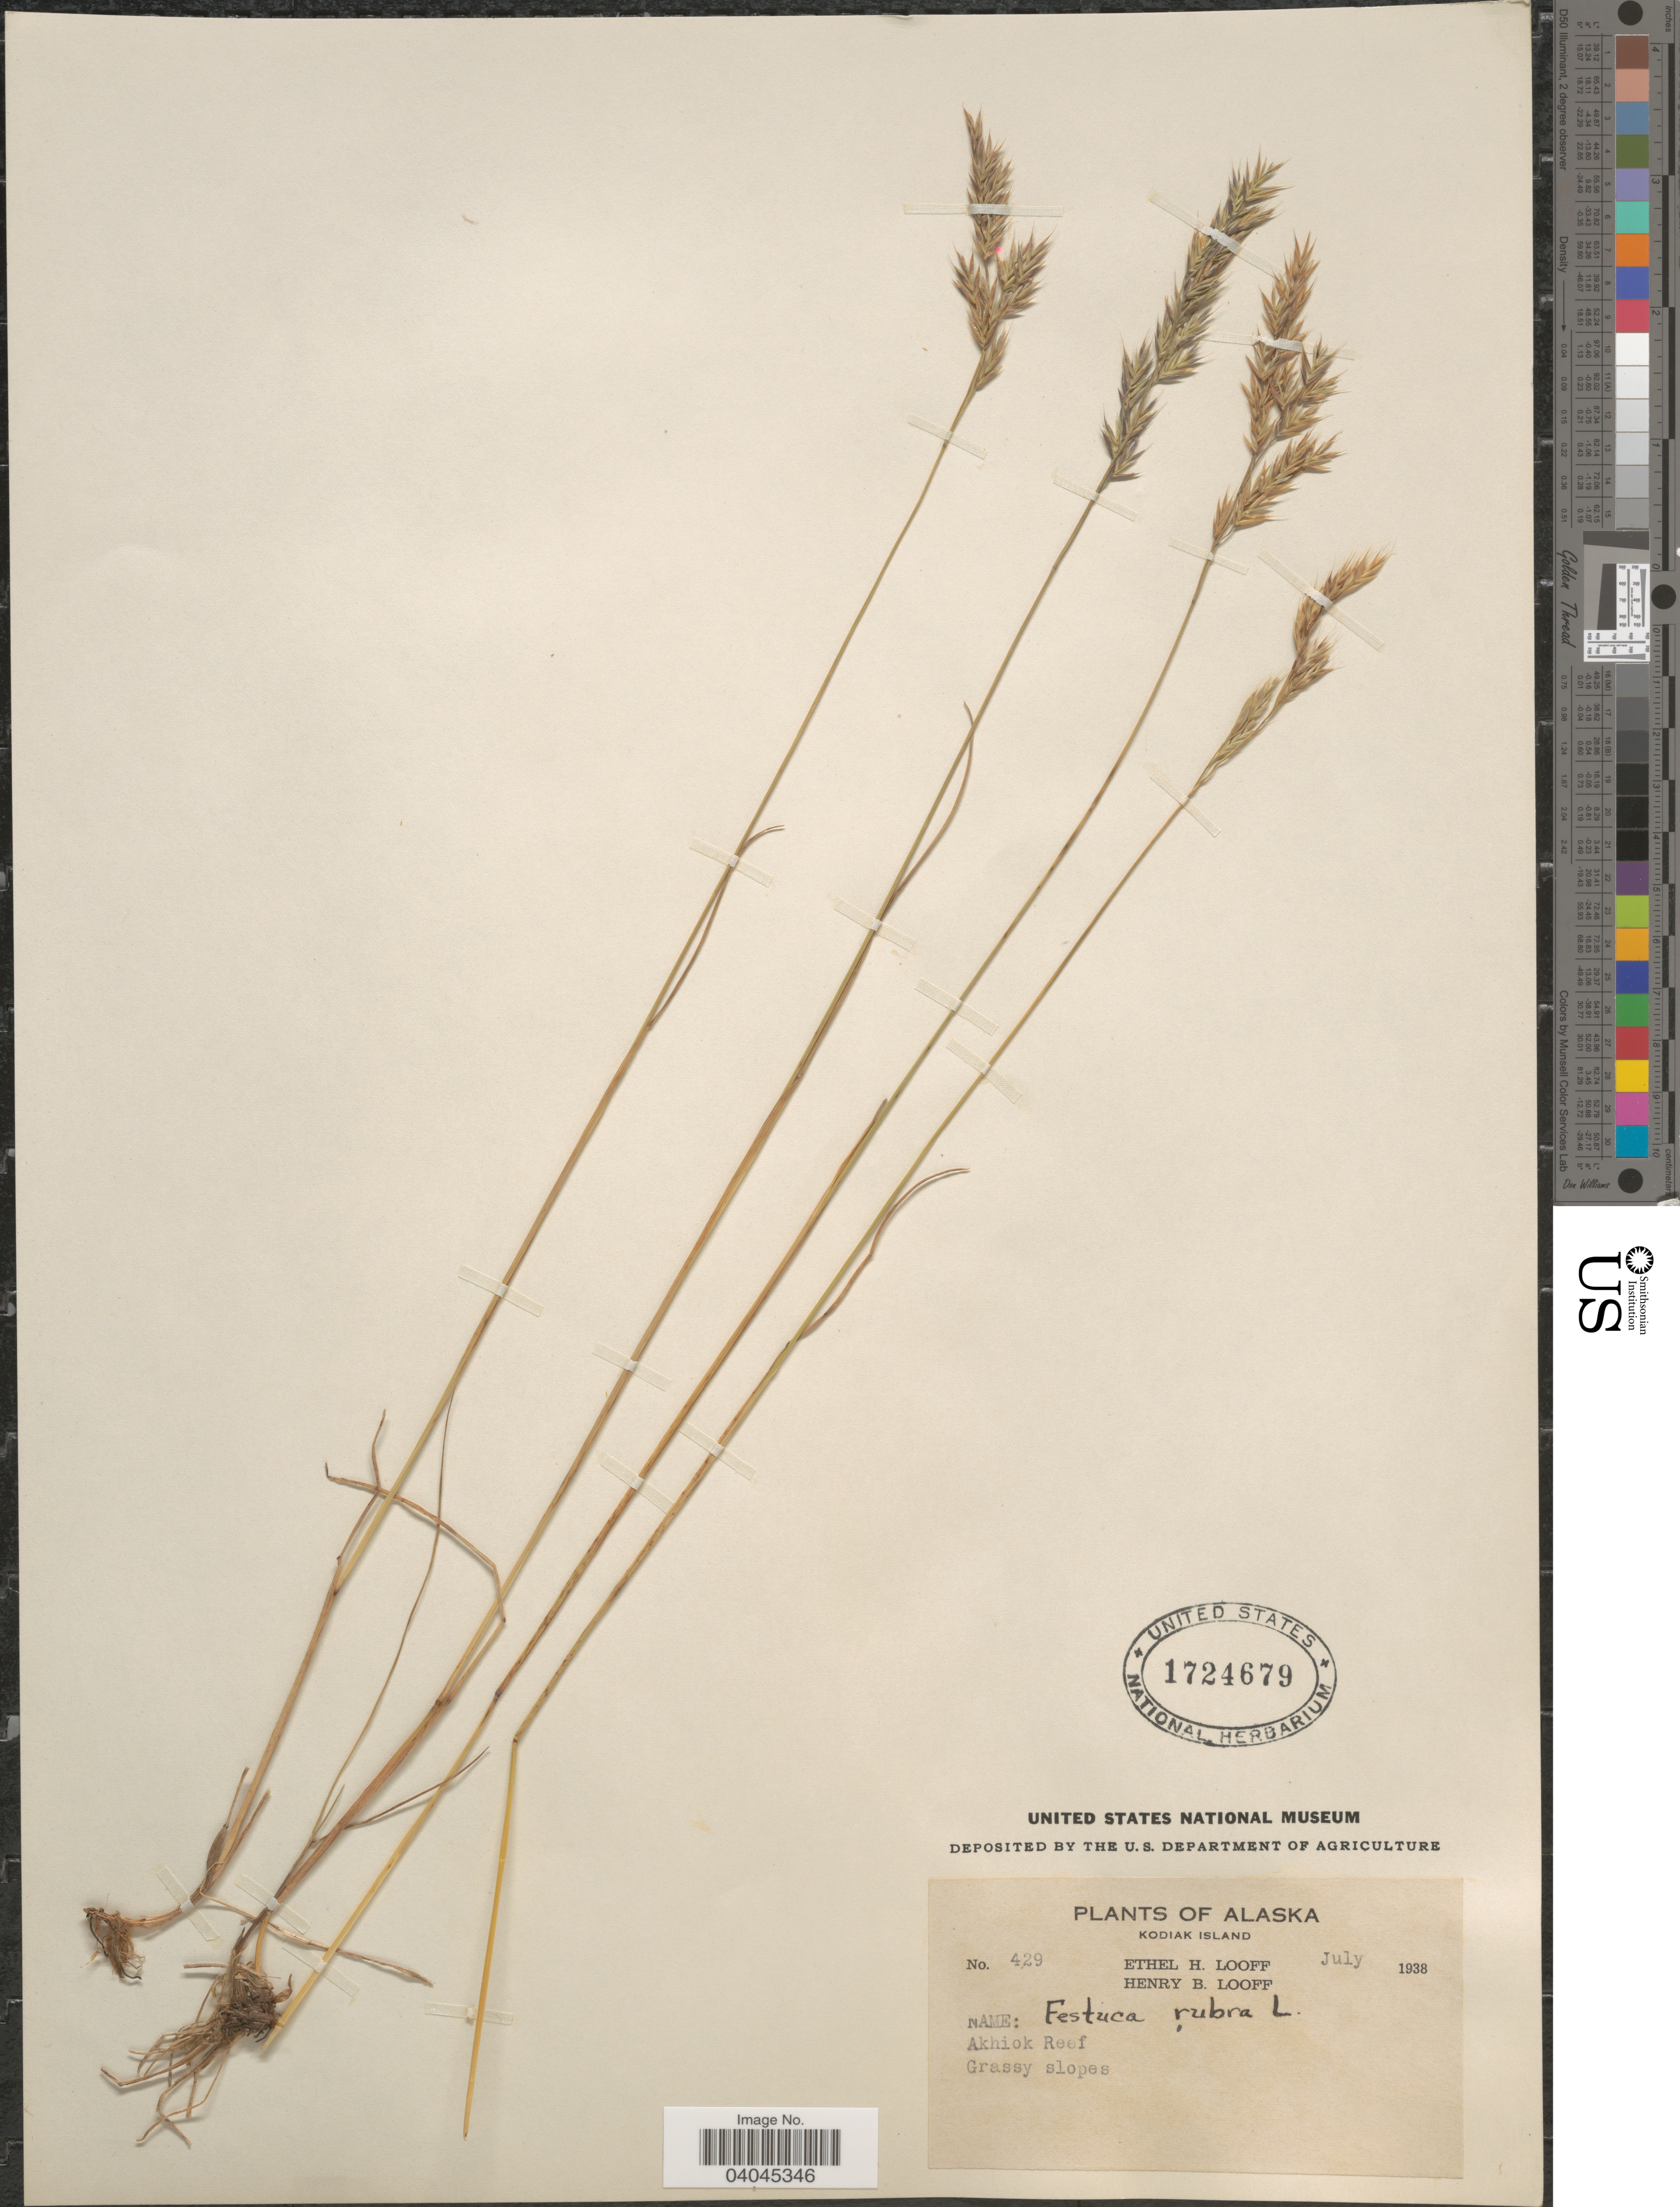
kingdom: Plantae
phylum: Tracheophyta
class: Liliopsida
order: Poales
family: Poaceae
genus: Festuca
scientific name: Festuca rubra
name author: L.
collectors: E. Looff & H. Looff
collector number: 429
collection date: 1938-07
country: United States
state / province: Alaska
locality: Kodiak Island. Akhiok Reef.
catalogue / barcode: US 1724679